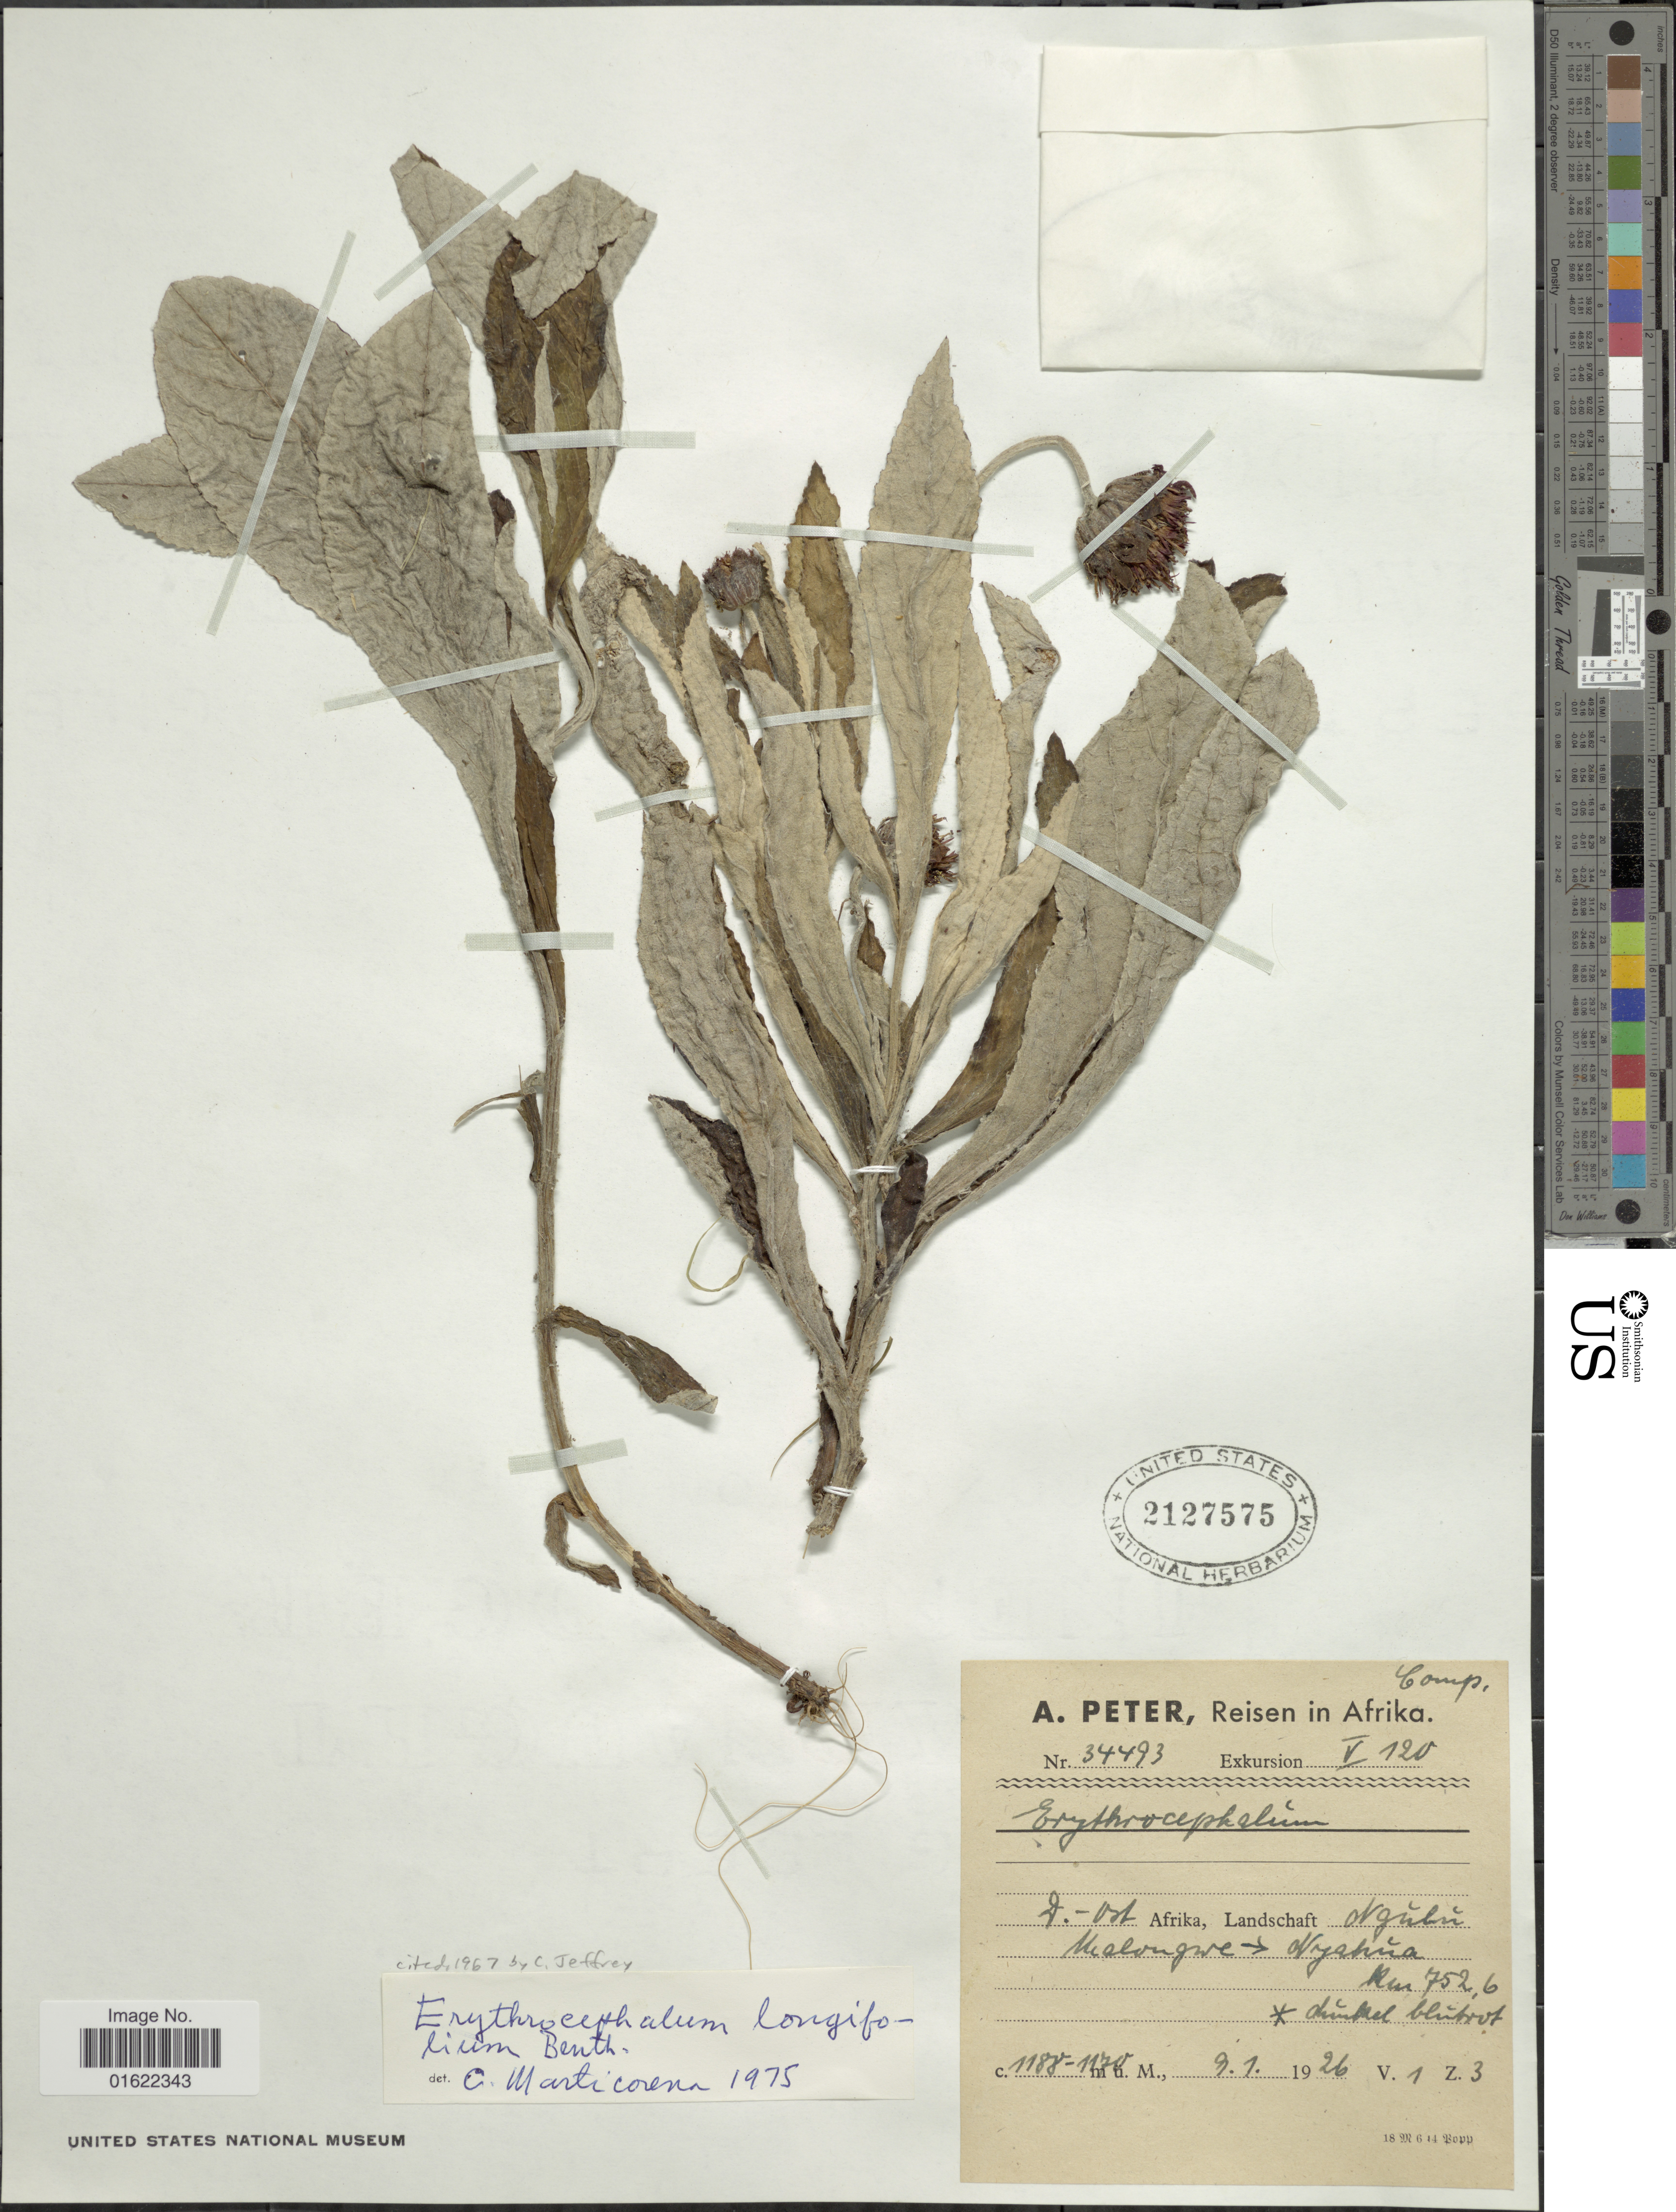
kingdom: Plantae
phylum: Tracheophyta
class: Magnoliopsida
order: Asterales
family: Asteraceae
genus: Erythrocephalum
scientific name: Erythrocephalum longifolium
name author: Benth. ex Oliv.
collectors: A. Peter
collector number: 34493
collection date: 1926-01-09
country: Tanzania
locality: Landschaft Ngulu, Nyahua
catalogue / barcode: US 2127575